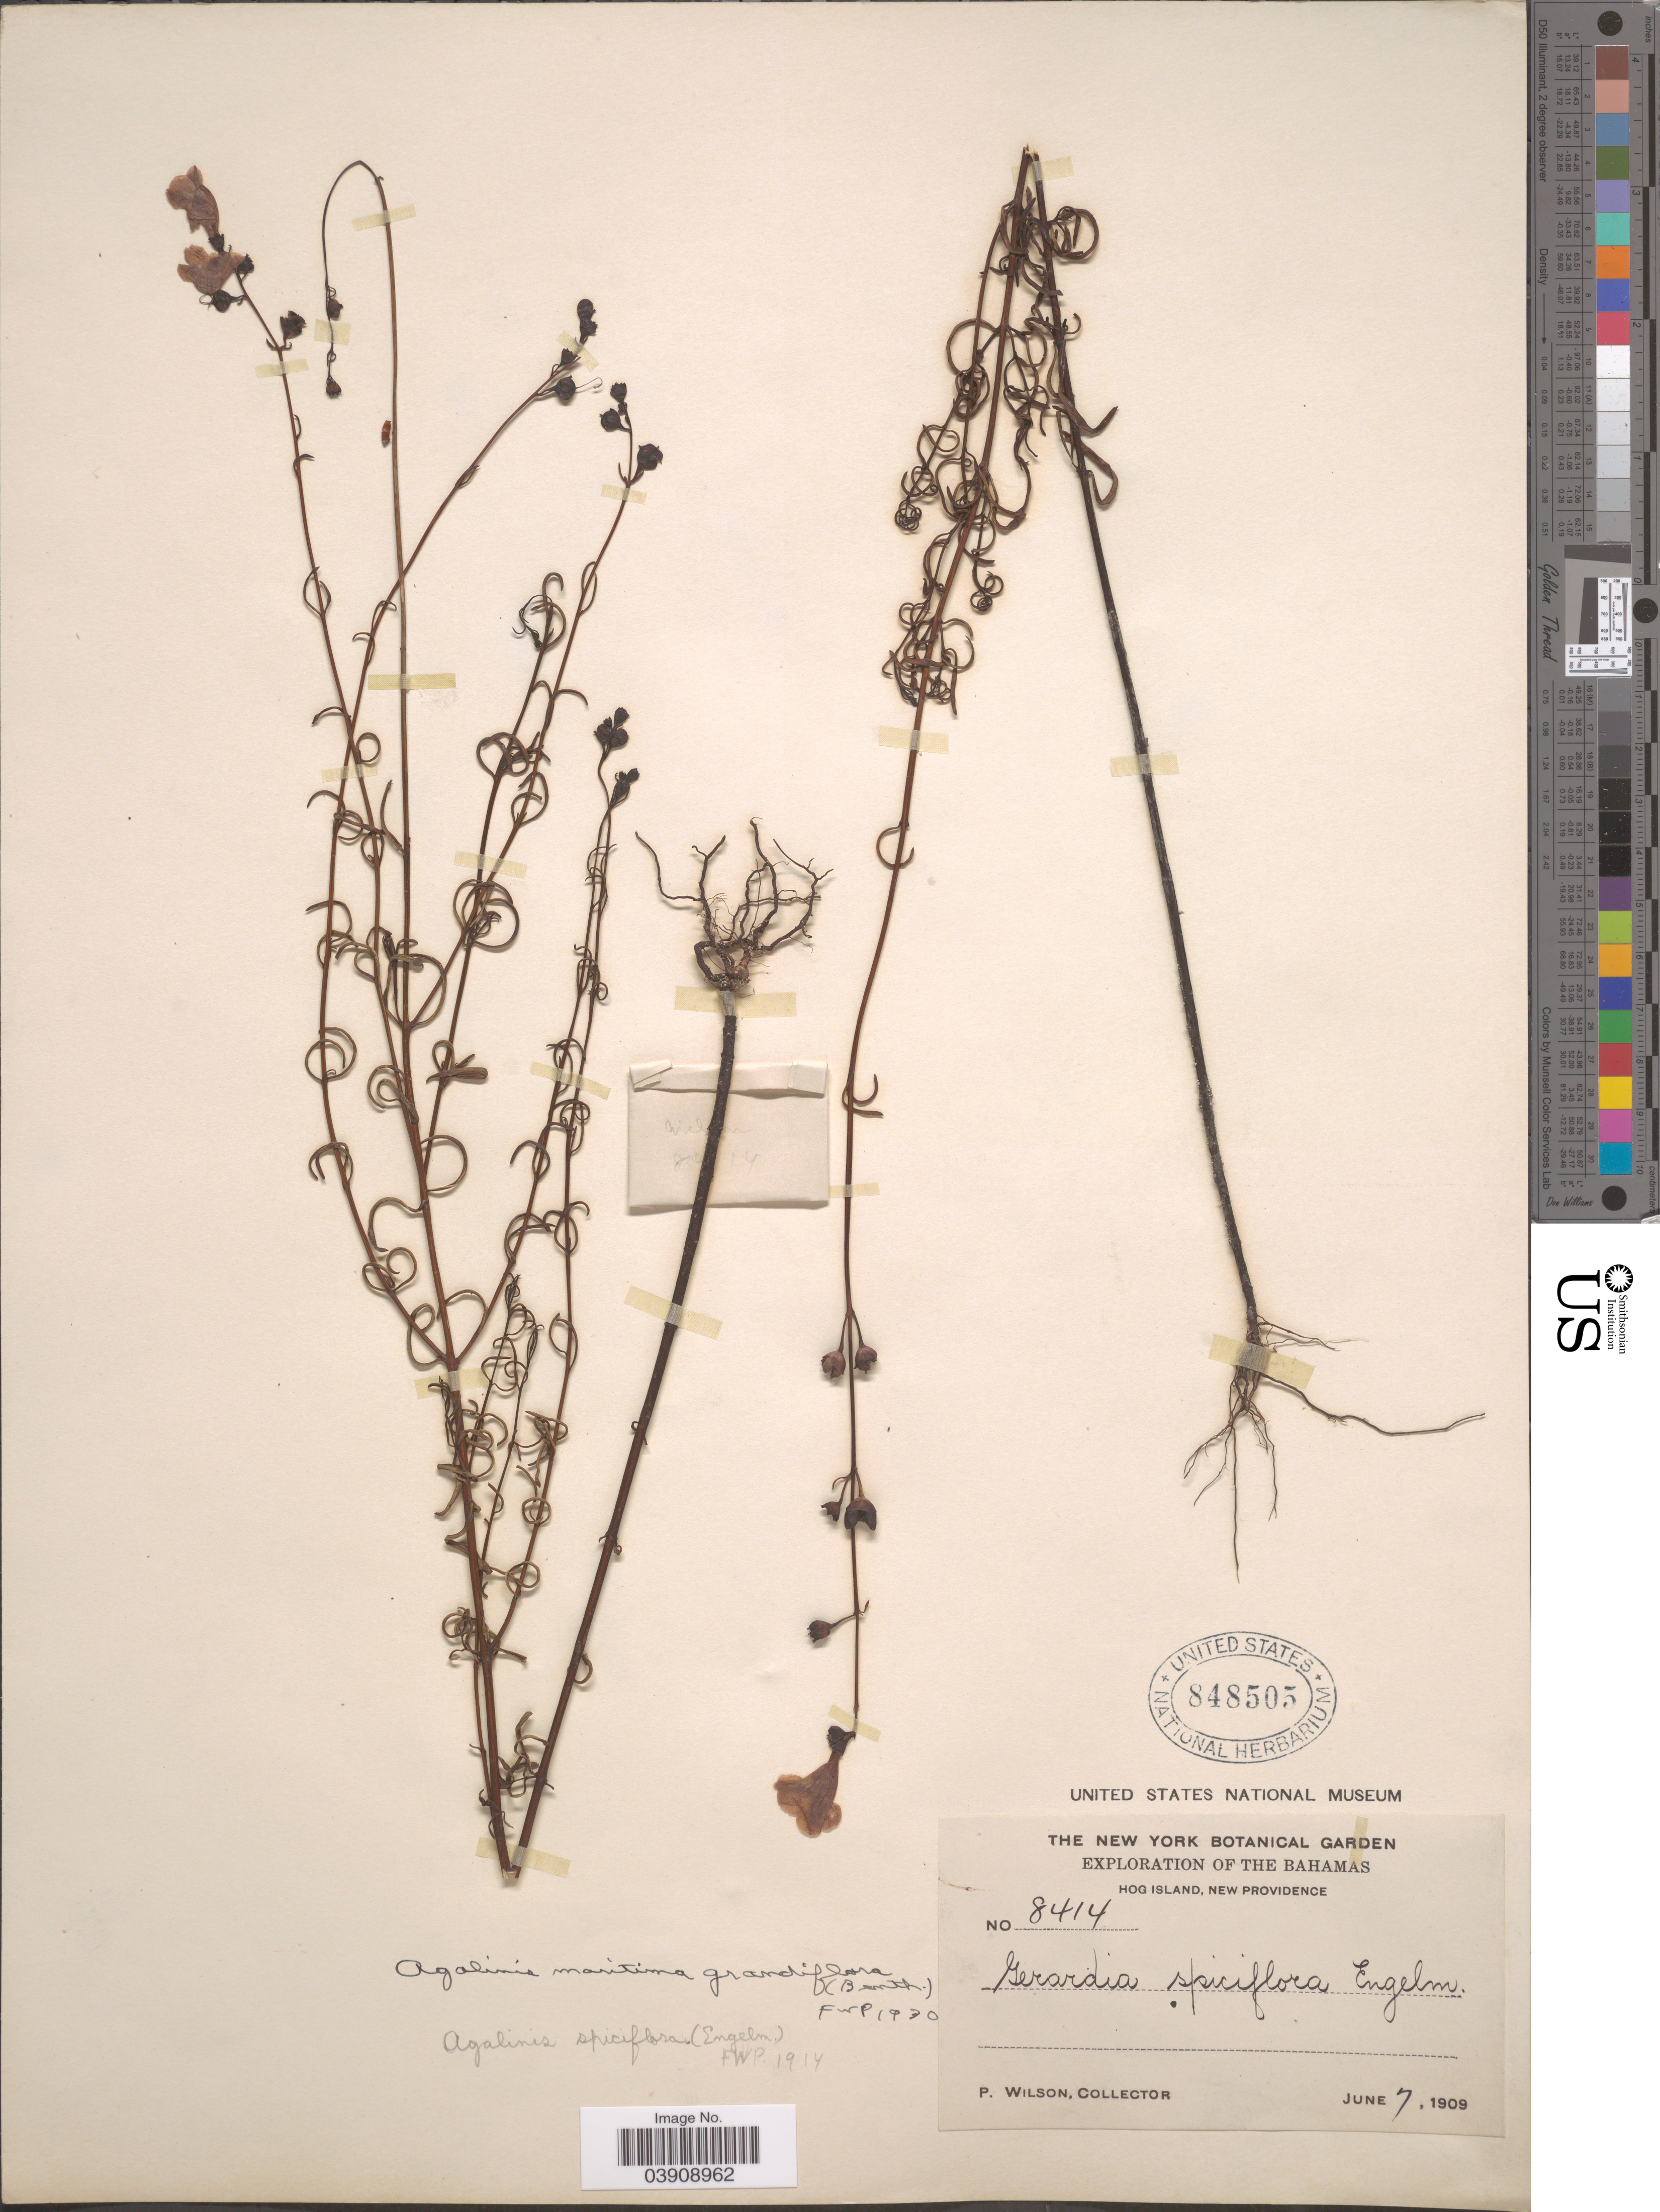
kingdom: Plantae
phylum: Tracheophyta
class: Magnoliopsida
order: Lamiales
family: Orobanchaceae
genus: Agalinis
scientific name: Agalinis maritima var. grandiflora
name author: (Benth.) Pennell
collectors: P. Wilson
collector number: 8414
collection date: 1909-06-07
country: Bahamas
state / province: New Providence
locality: Hog Island.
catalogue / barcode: US 848505